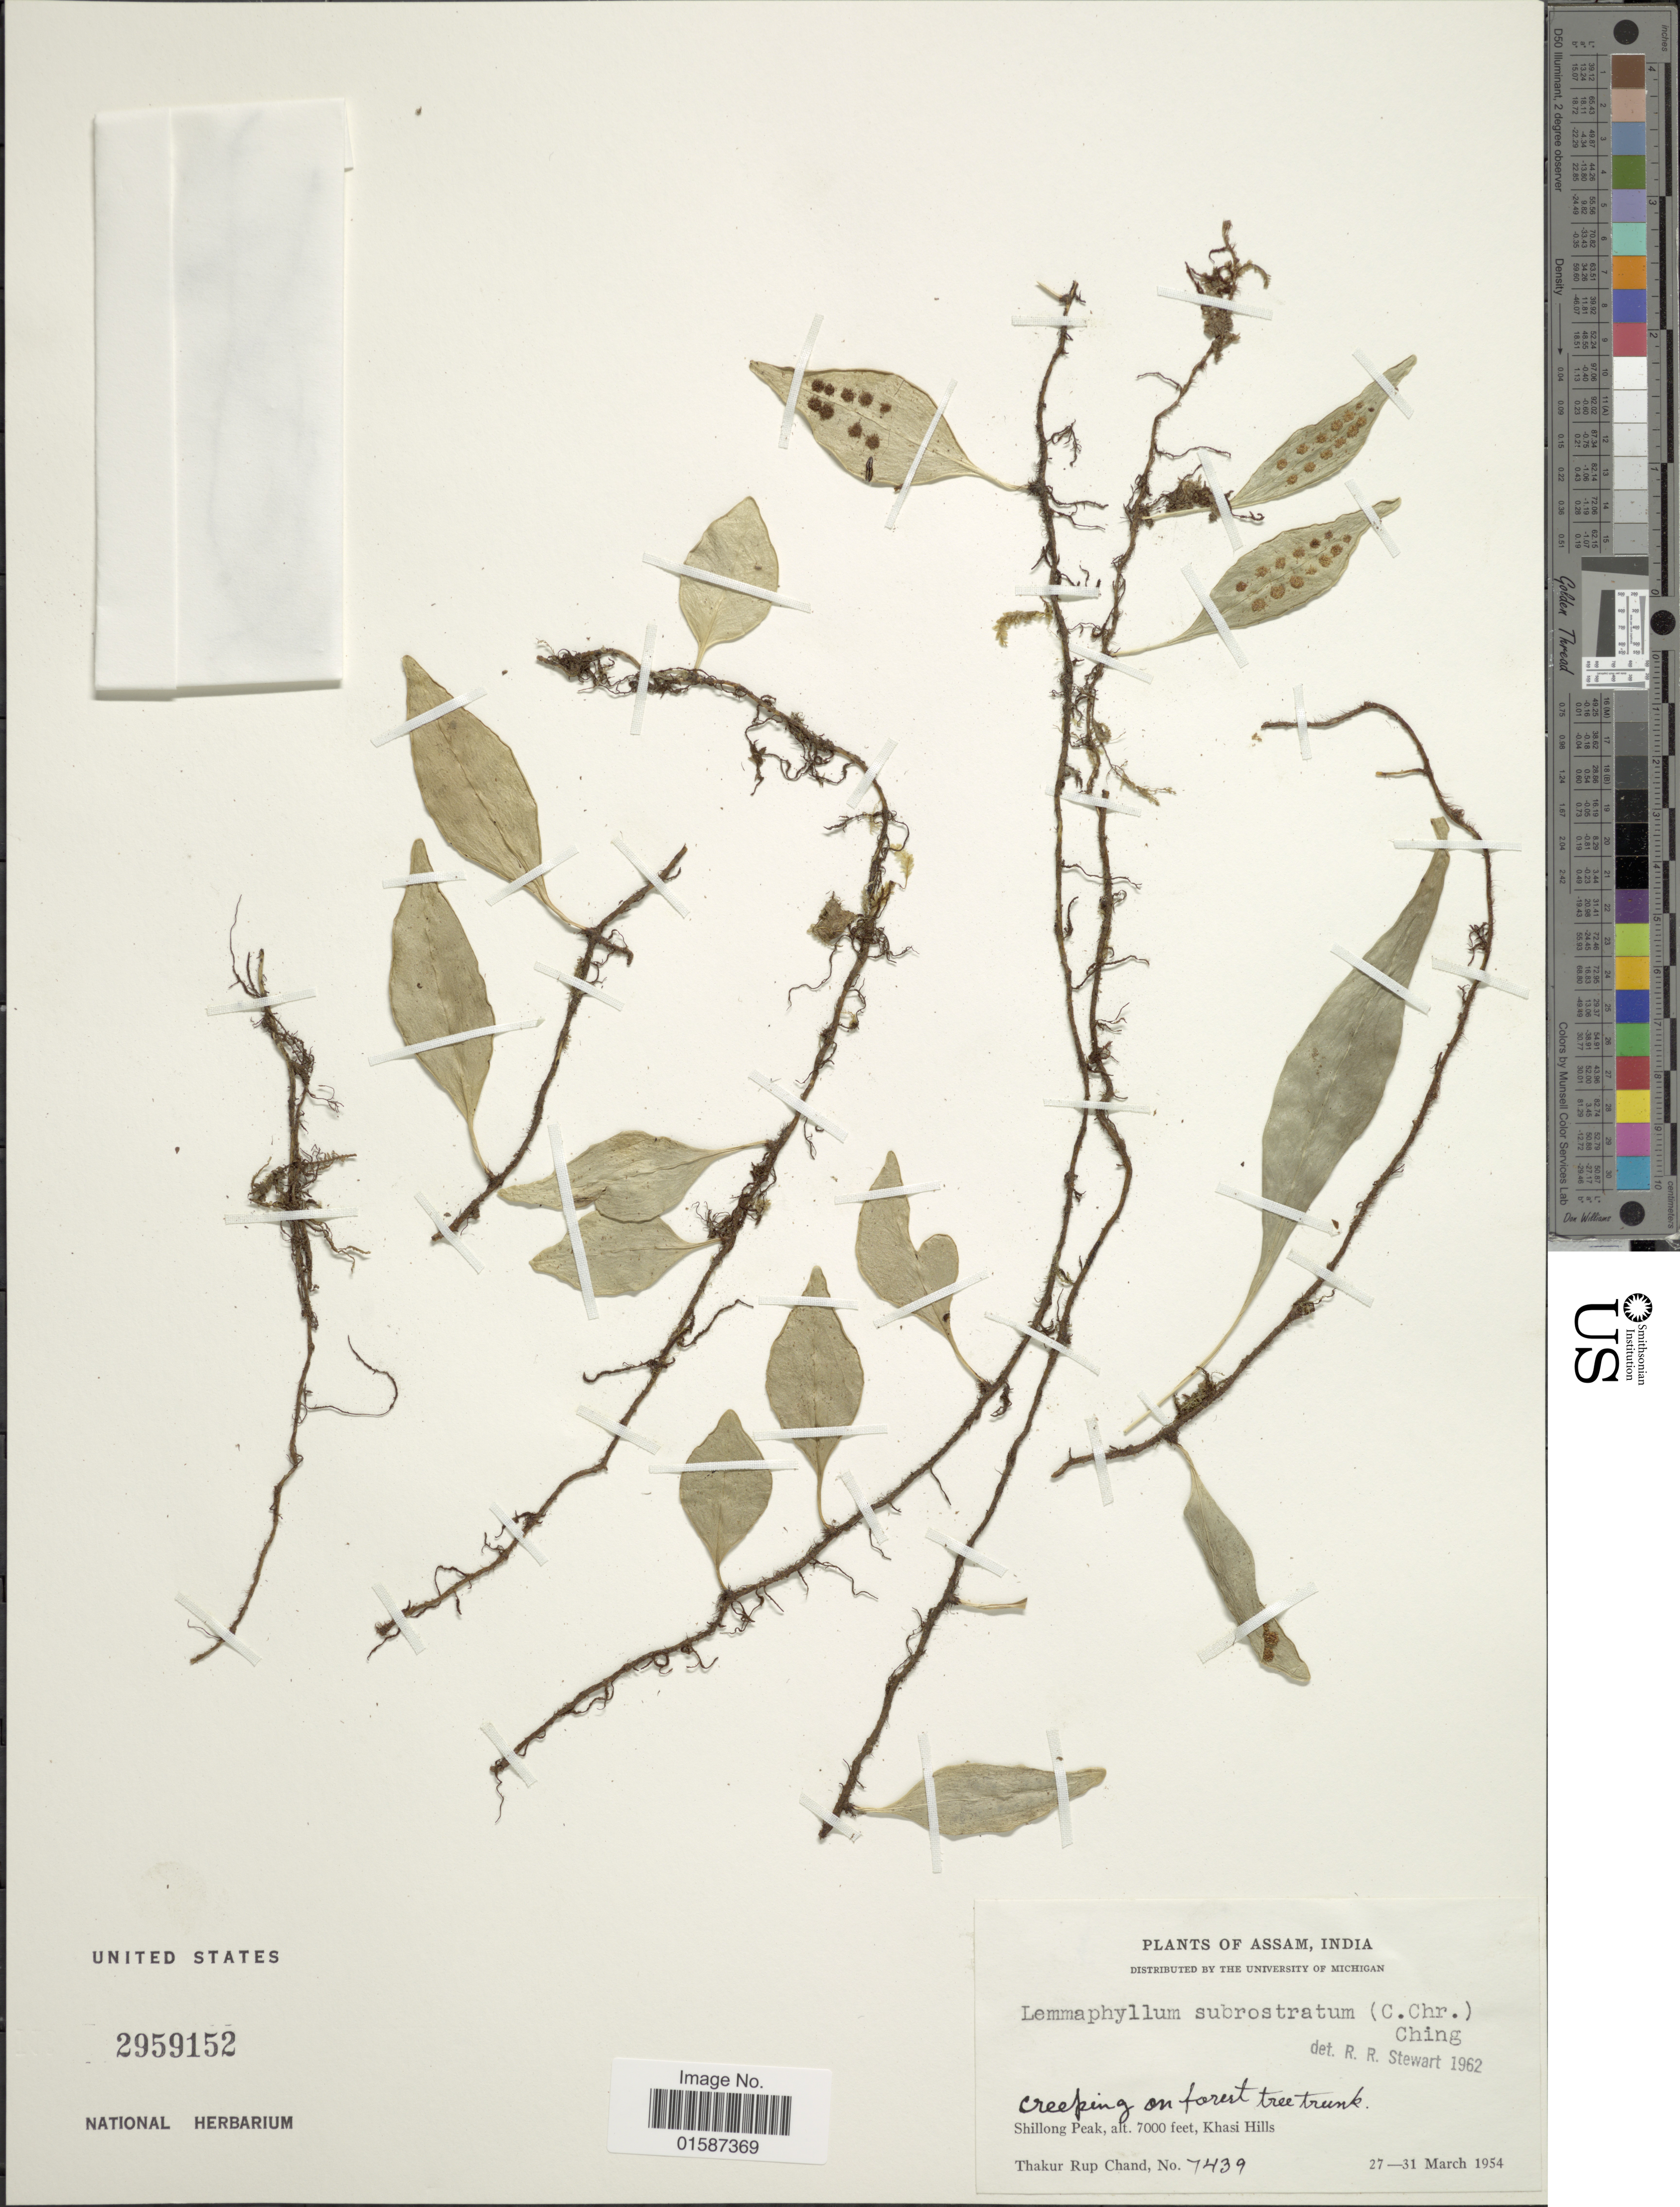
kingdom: Plantae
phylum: Tracheophyta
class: Polypodiopsida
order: Polypodiales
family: Polypodiaceae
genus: Lemmaphyllum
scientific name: Lemmaphyllum subrostratum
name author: (C. Chr.) Ching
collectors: T. R. Chand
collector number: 7439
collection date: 1954-03-27/1954-03-31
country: India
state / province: Meghalaya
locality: Assam, Shillong Peak, Khasi Hills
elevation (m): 2134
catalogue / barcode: US 2959152